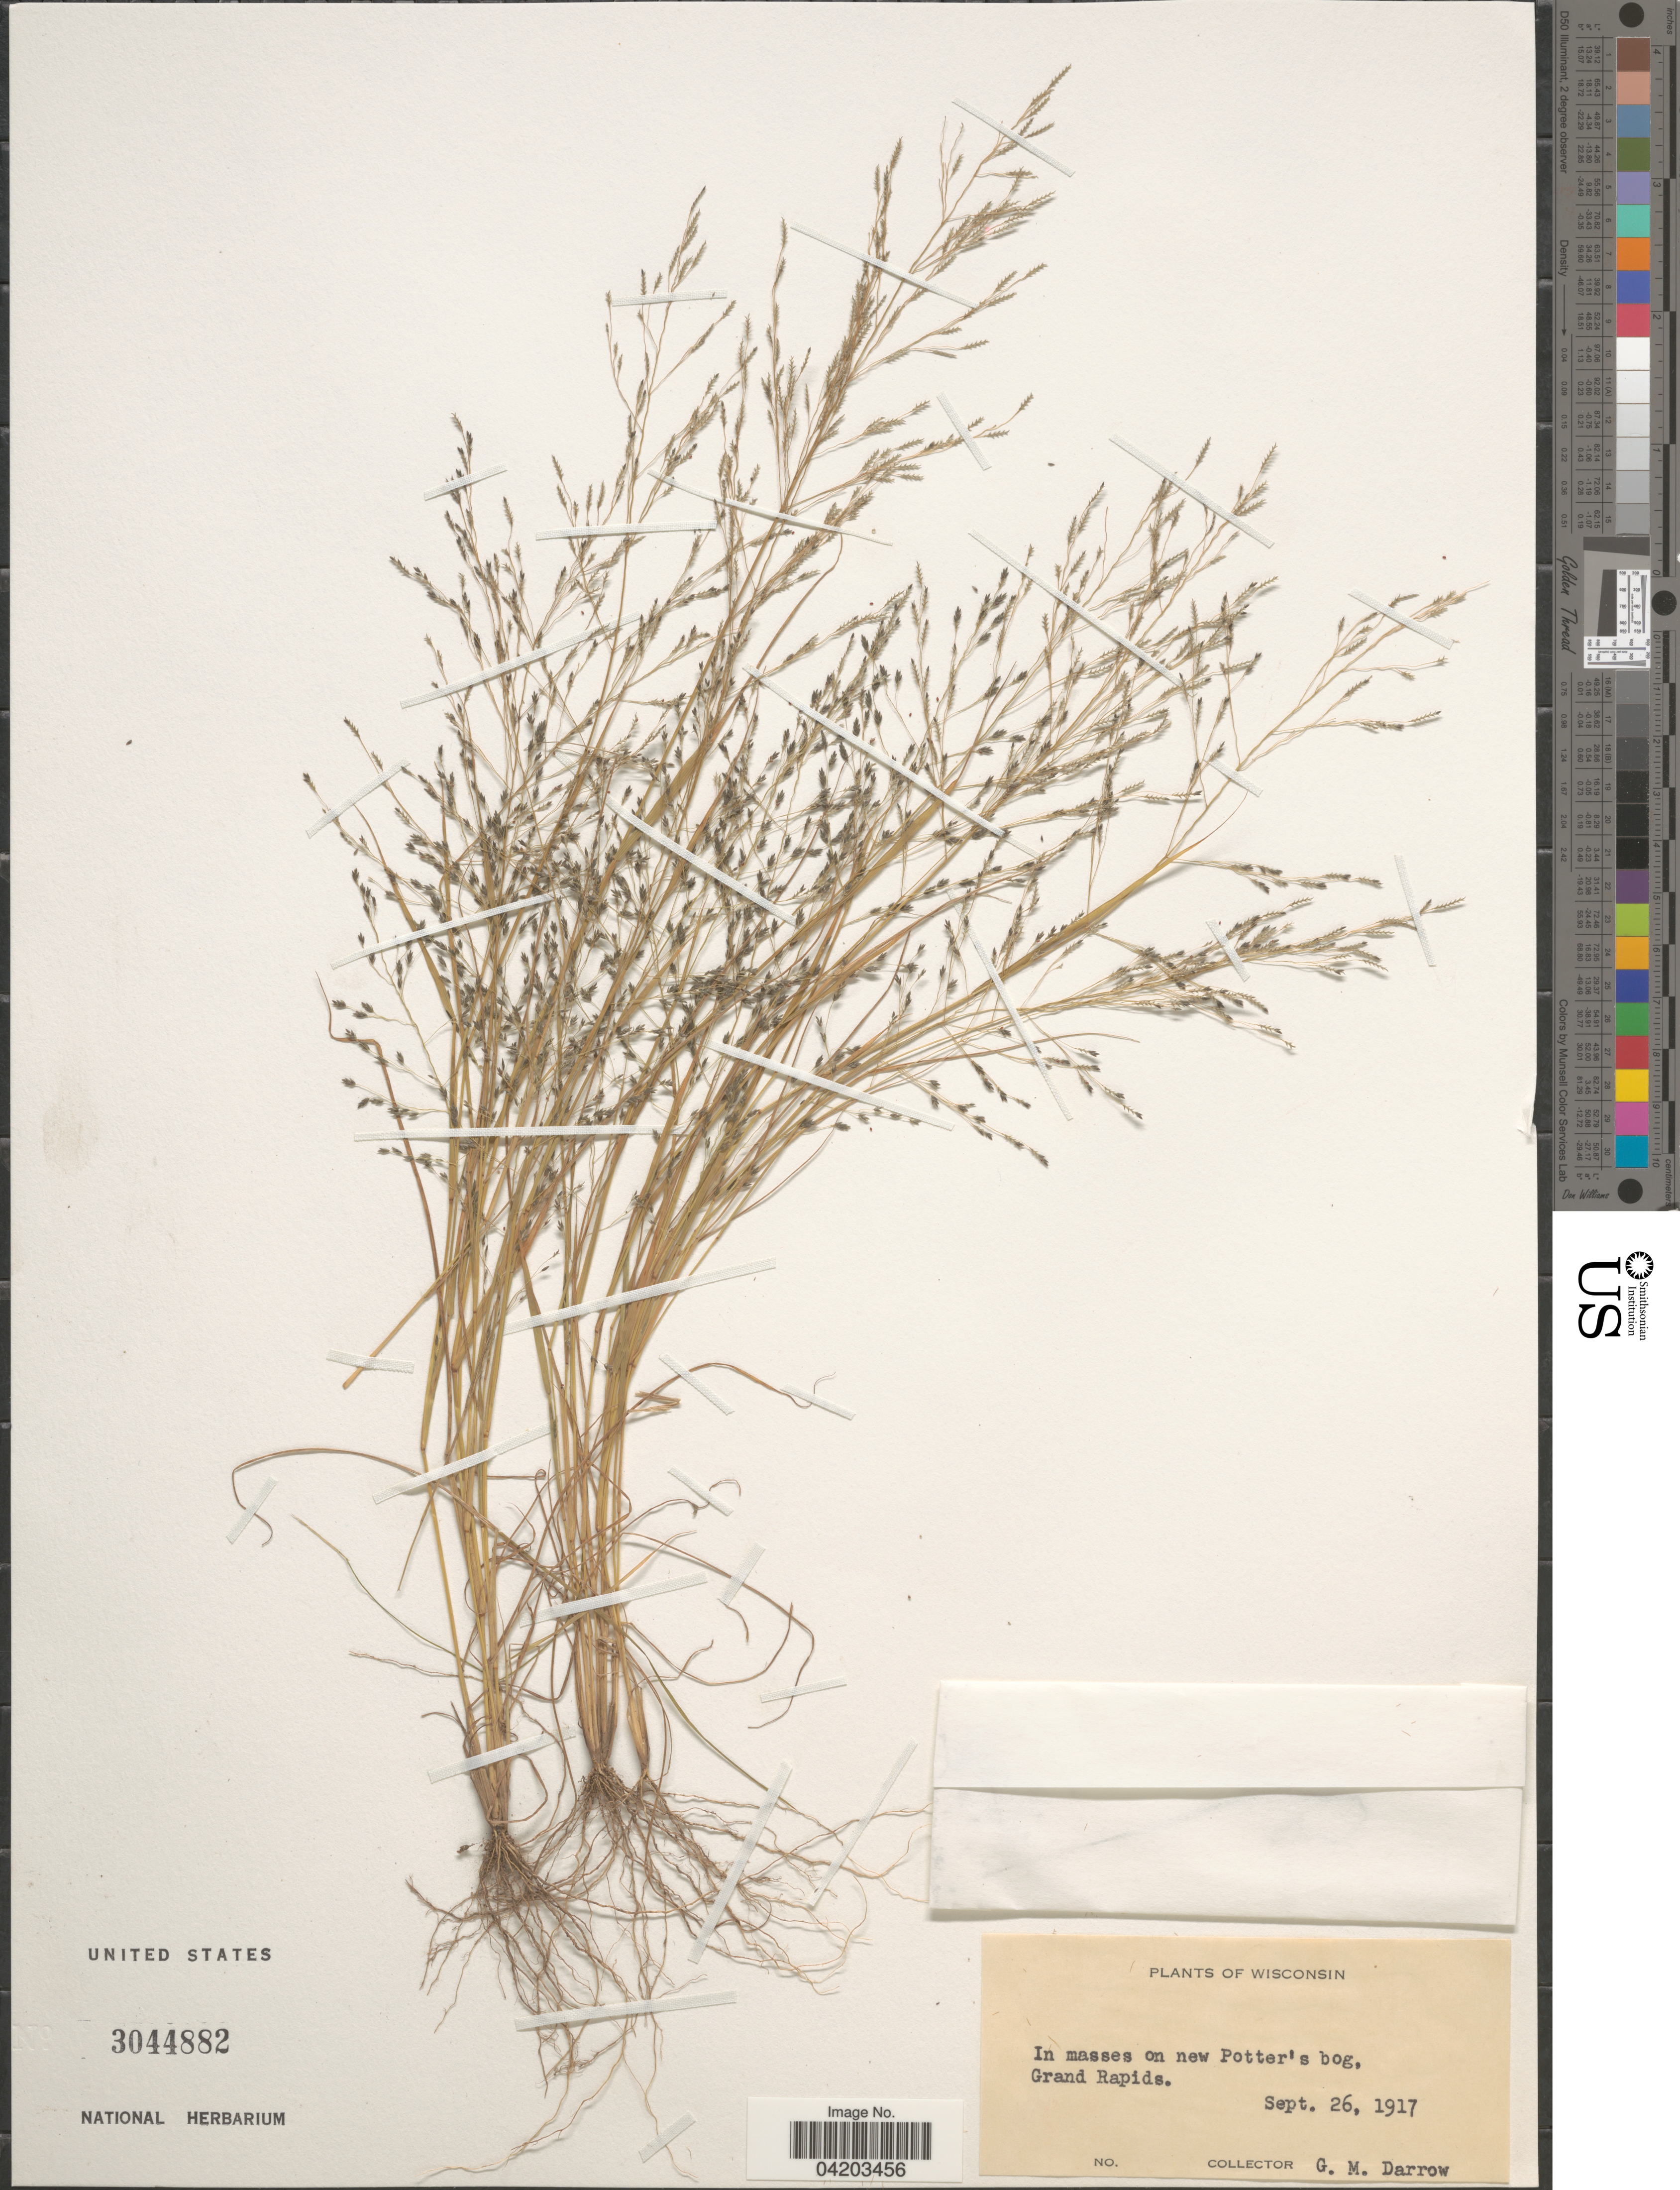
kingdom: Plantae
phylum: Tracheophyta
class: Liliopsida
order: Poales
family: Poaceae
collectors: G. Darrow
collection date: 1917-09-26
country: United States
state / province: Wisconsin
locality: In masses on new Potter's bog, Grand Rapids.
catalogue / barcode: US 3044882